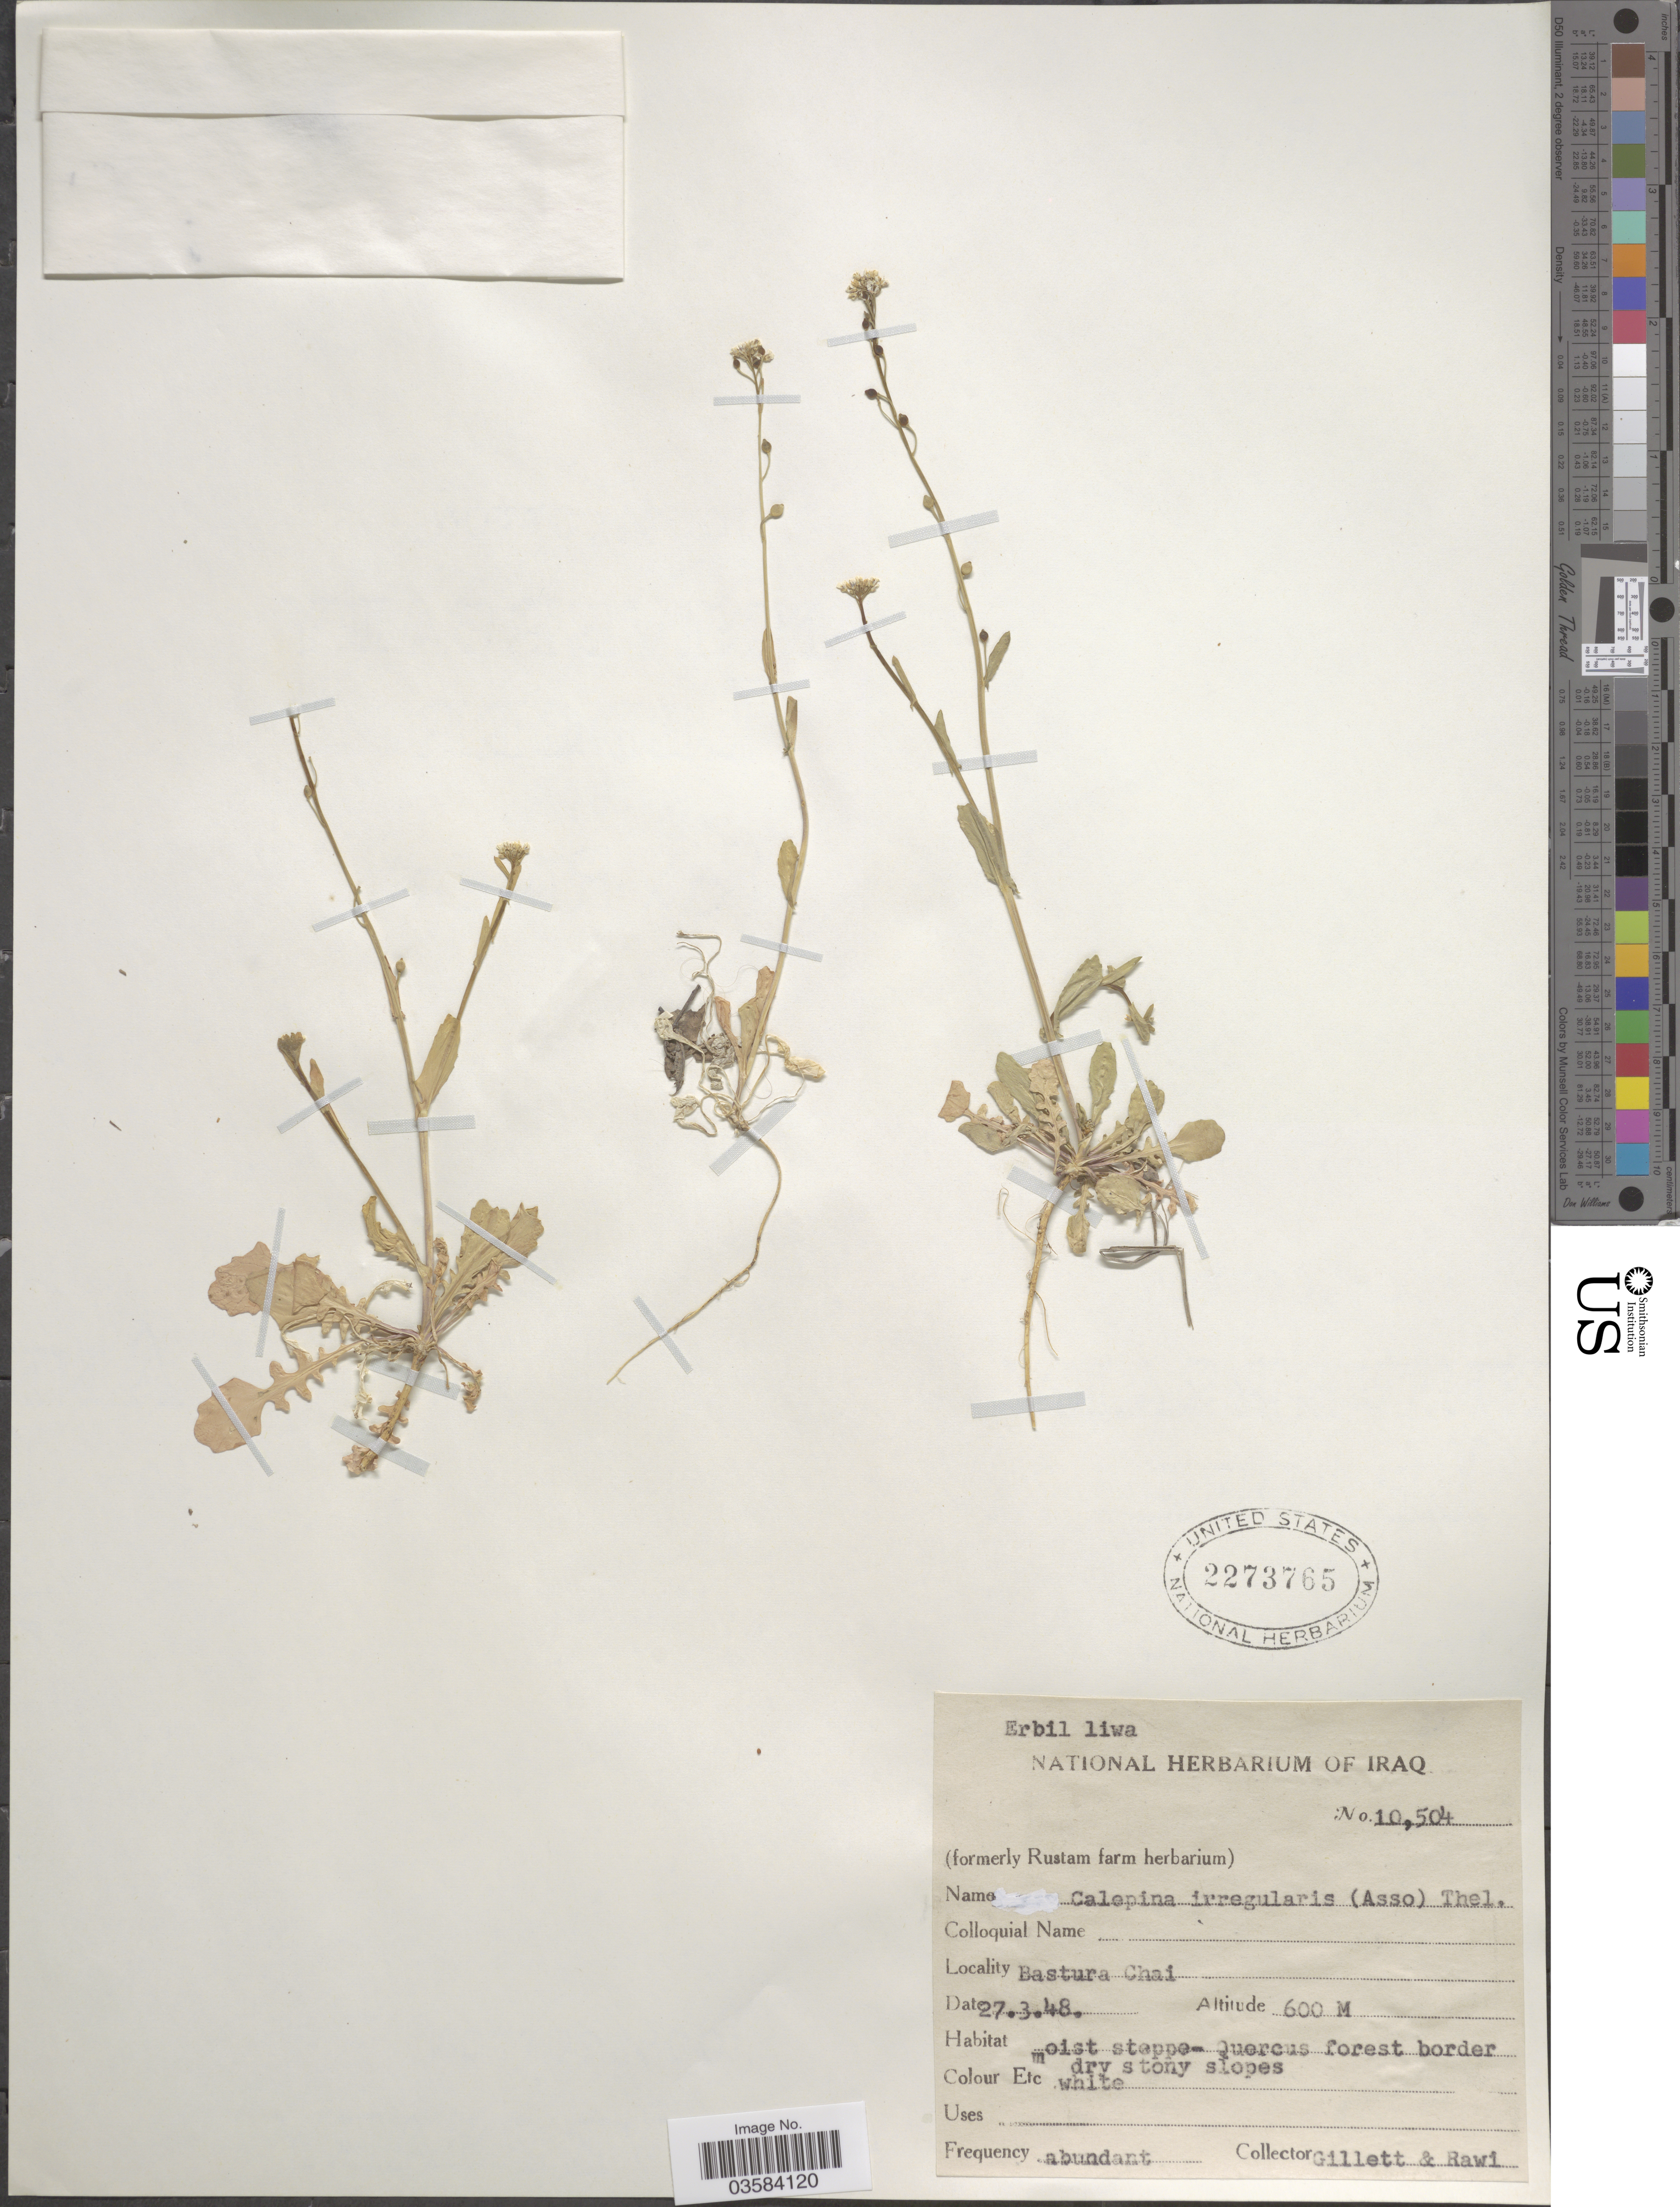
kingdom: Plantae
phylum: Tracheophyta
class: Magnoliopsida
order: Brassicales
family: Brassicaceae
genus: Calepina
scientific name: Calepina irregularis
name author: (Asso) Thell.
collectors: Gillett, -- & -. Rawi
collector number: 10504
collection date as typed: Transcribed d/m/y: 27/3/48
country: Iraq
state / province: Arbīl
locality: Erbil liwa. Bastura Chai.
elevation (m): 600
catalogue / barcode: US 2273765